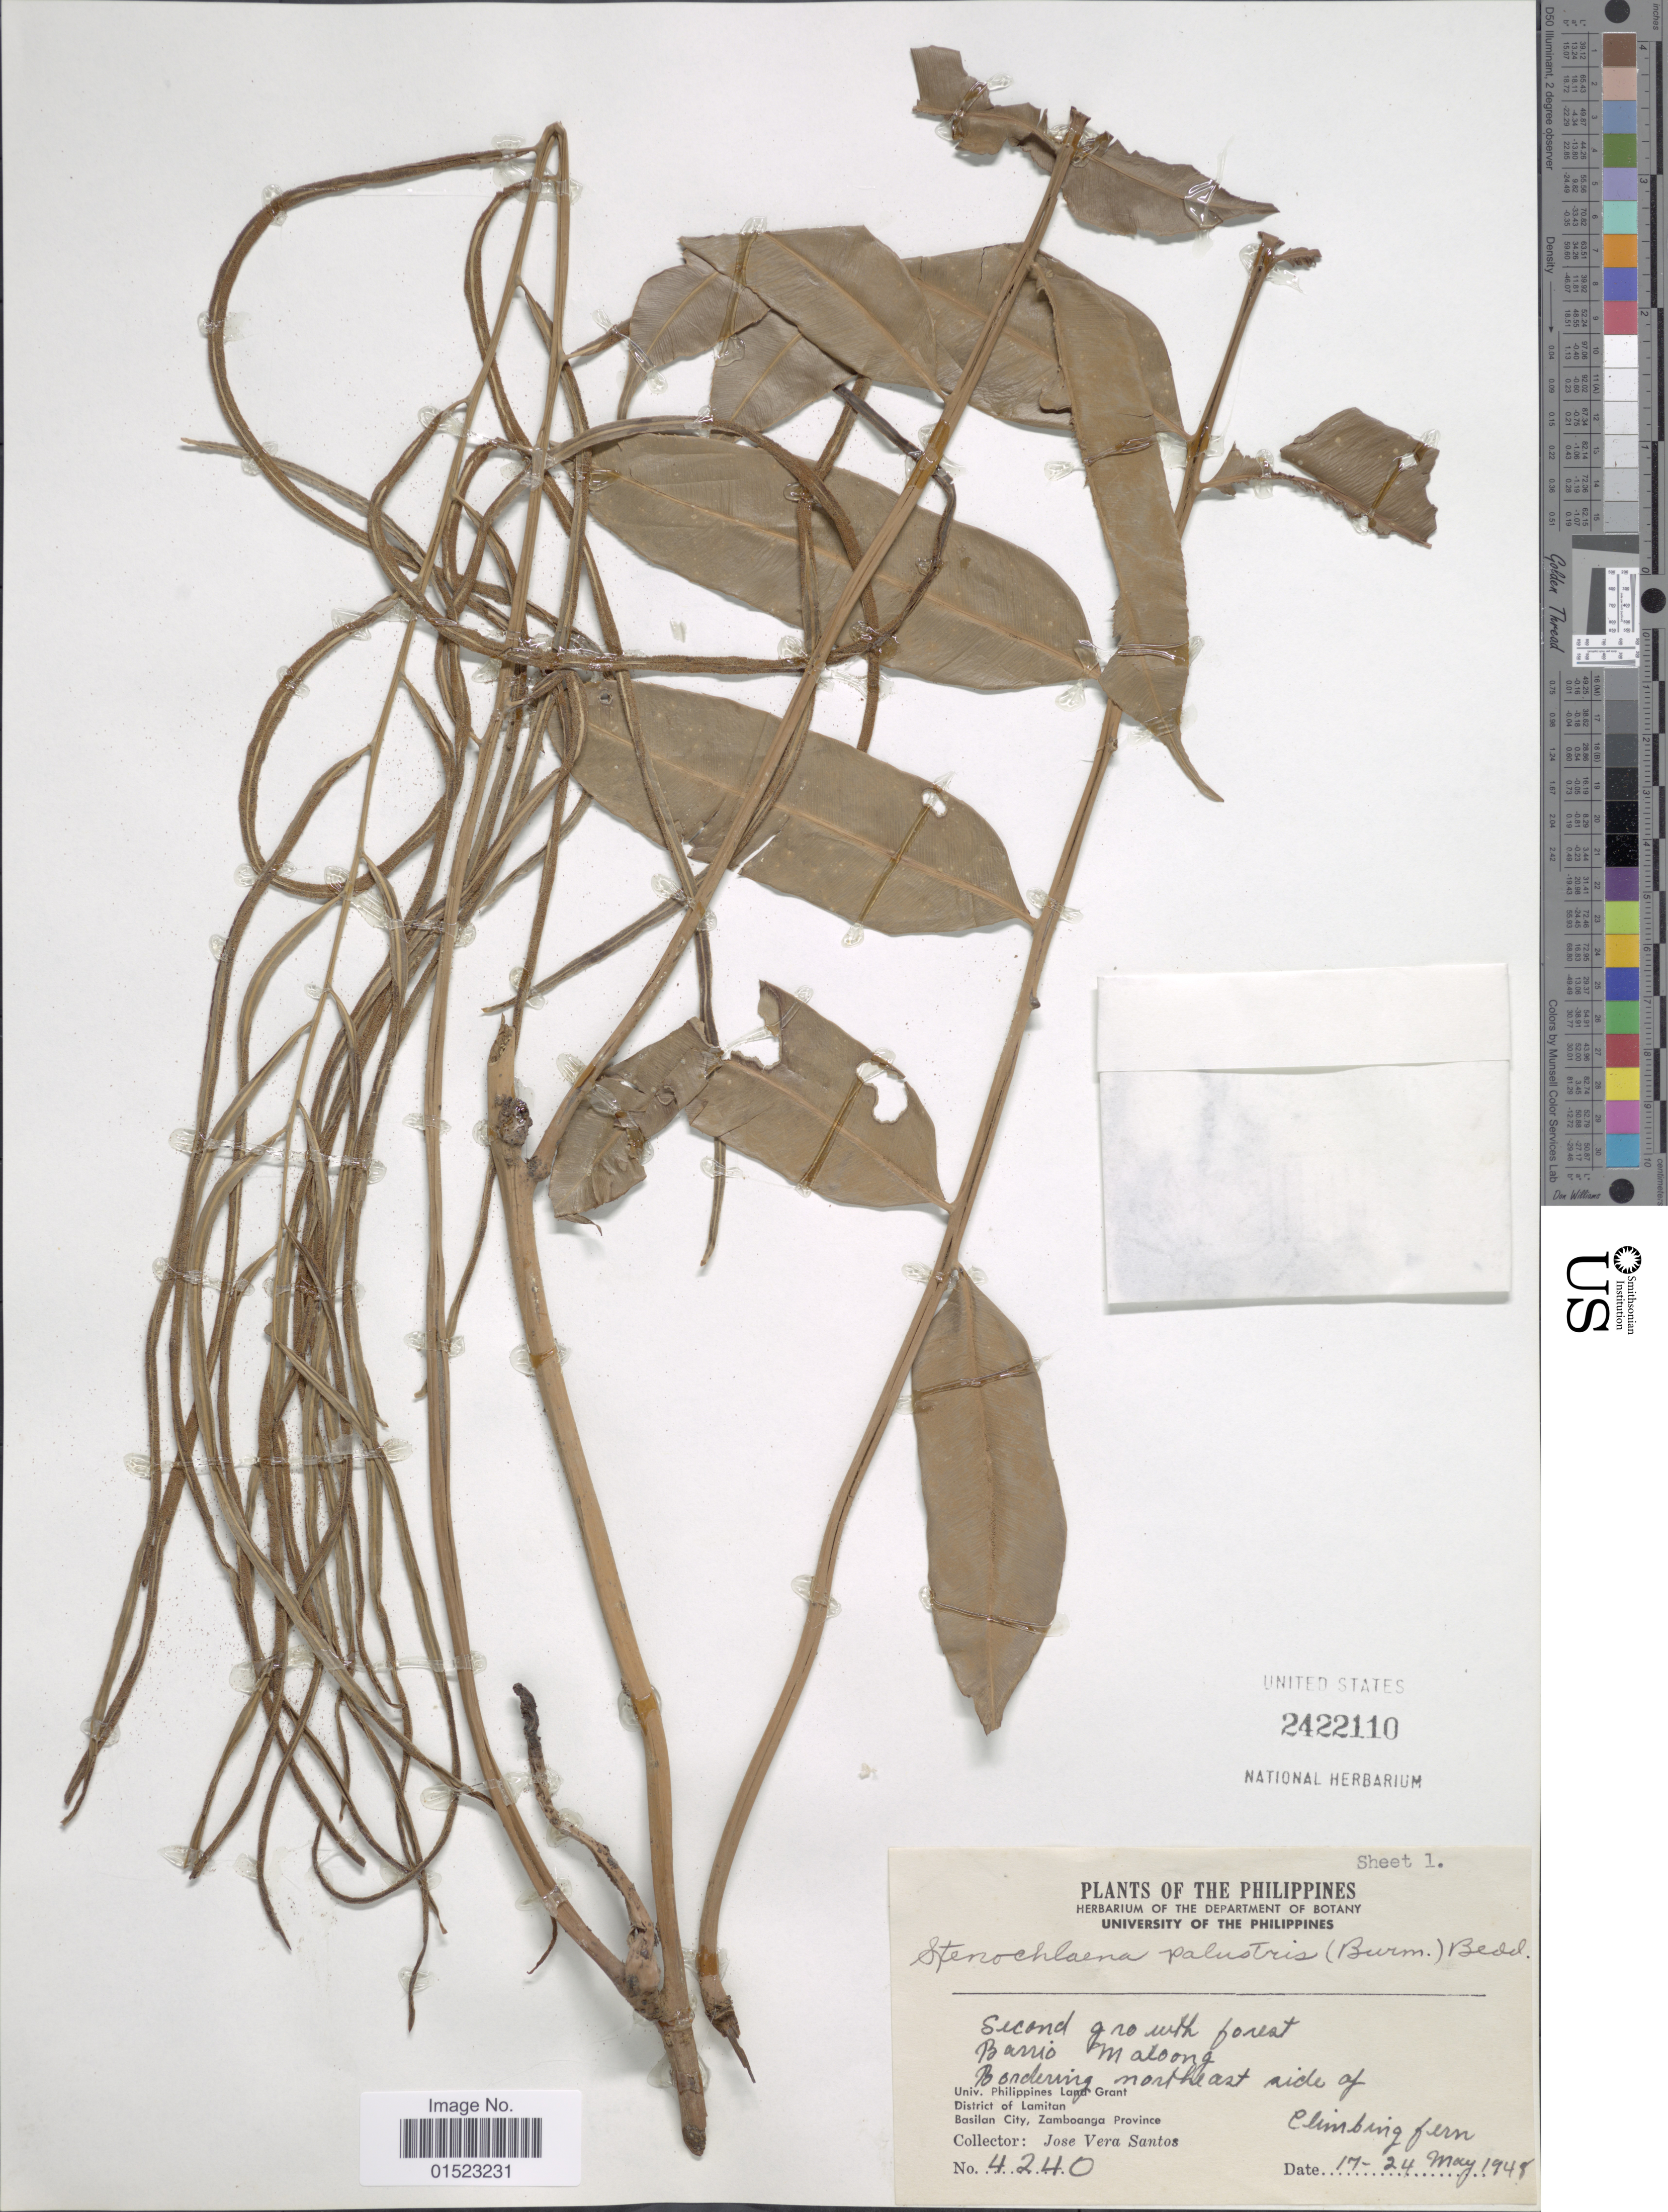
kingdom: Plantae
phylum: Tracheophyta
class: Polypodiopsida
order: Polypodiales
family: Blechnaceae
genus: Stenochlaena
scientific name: Stenochlaena palustris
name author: (Burm. f.) Bedd.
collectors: J. V. Santos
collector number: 4240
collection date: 1948-05-17/1948-05-24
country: Philippines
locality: District of Lamitan, Basilan City, Second growth forest Barrio M. along, Bordering northeast side of climbing ferm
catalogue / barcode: US 2422110